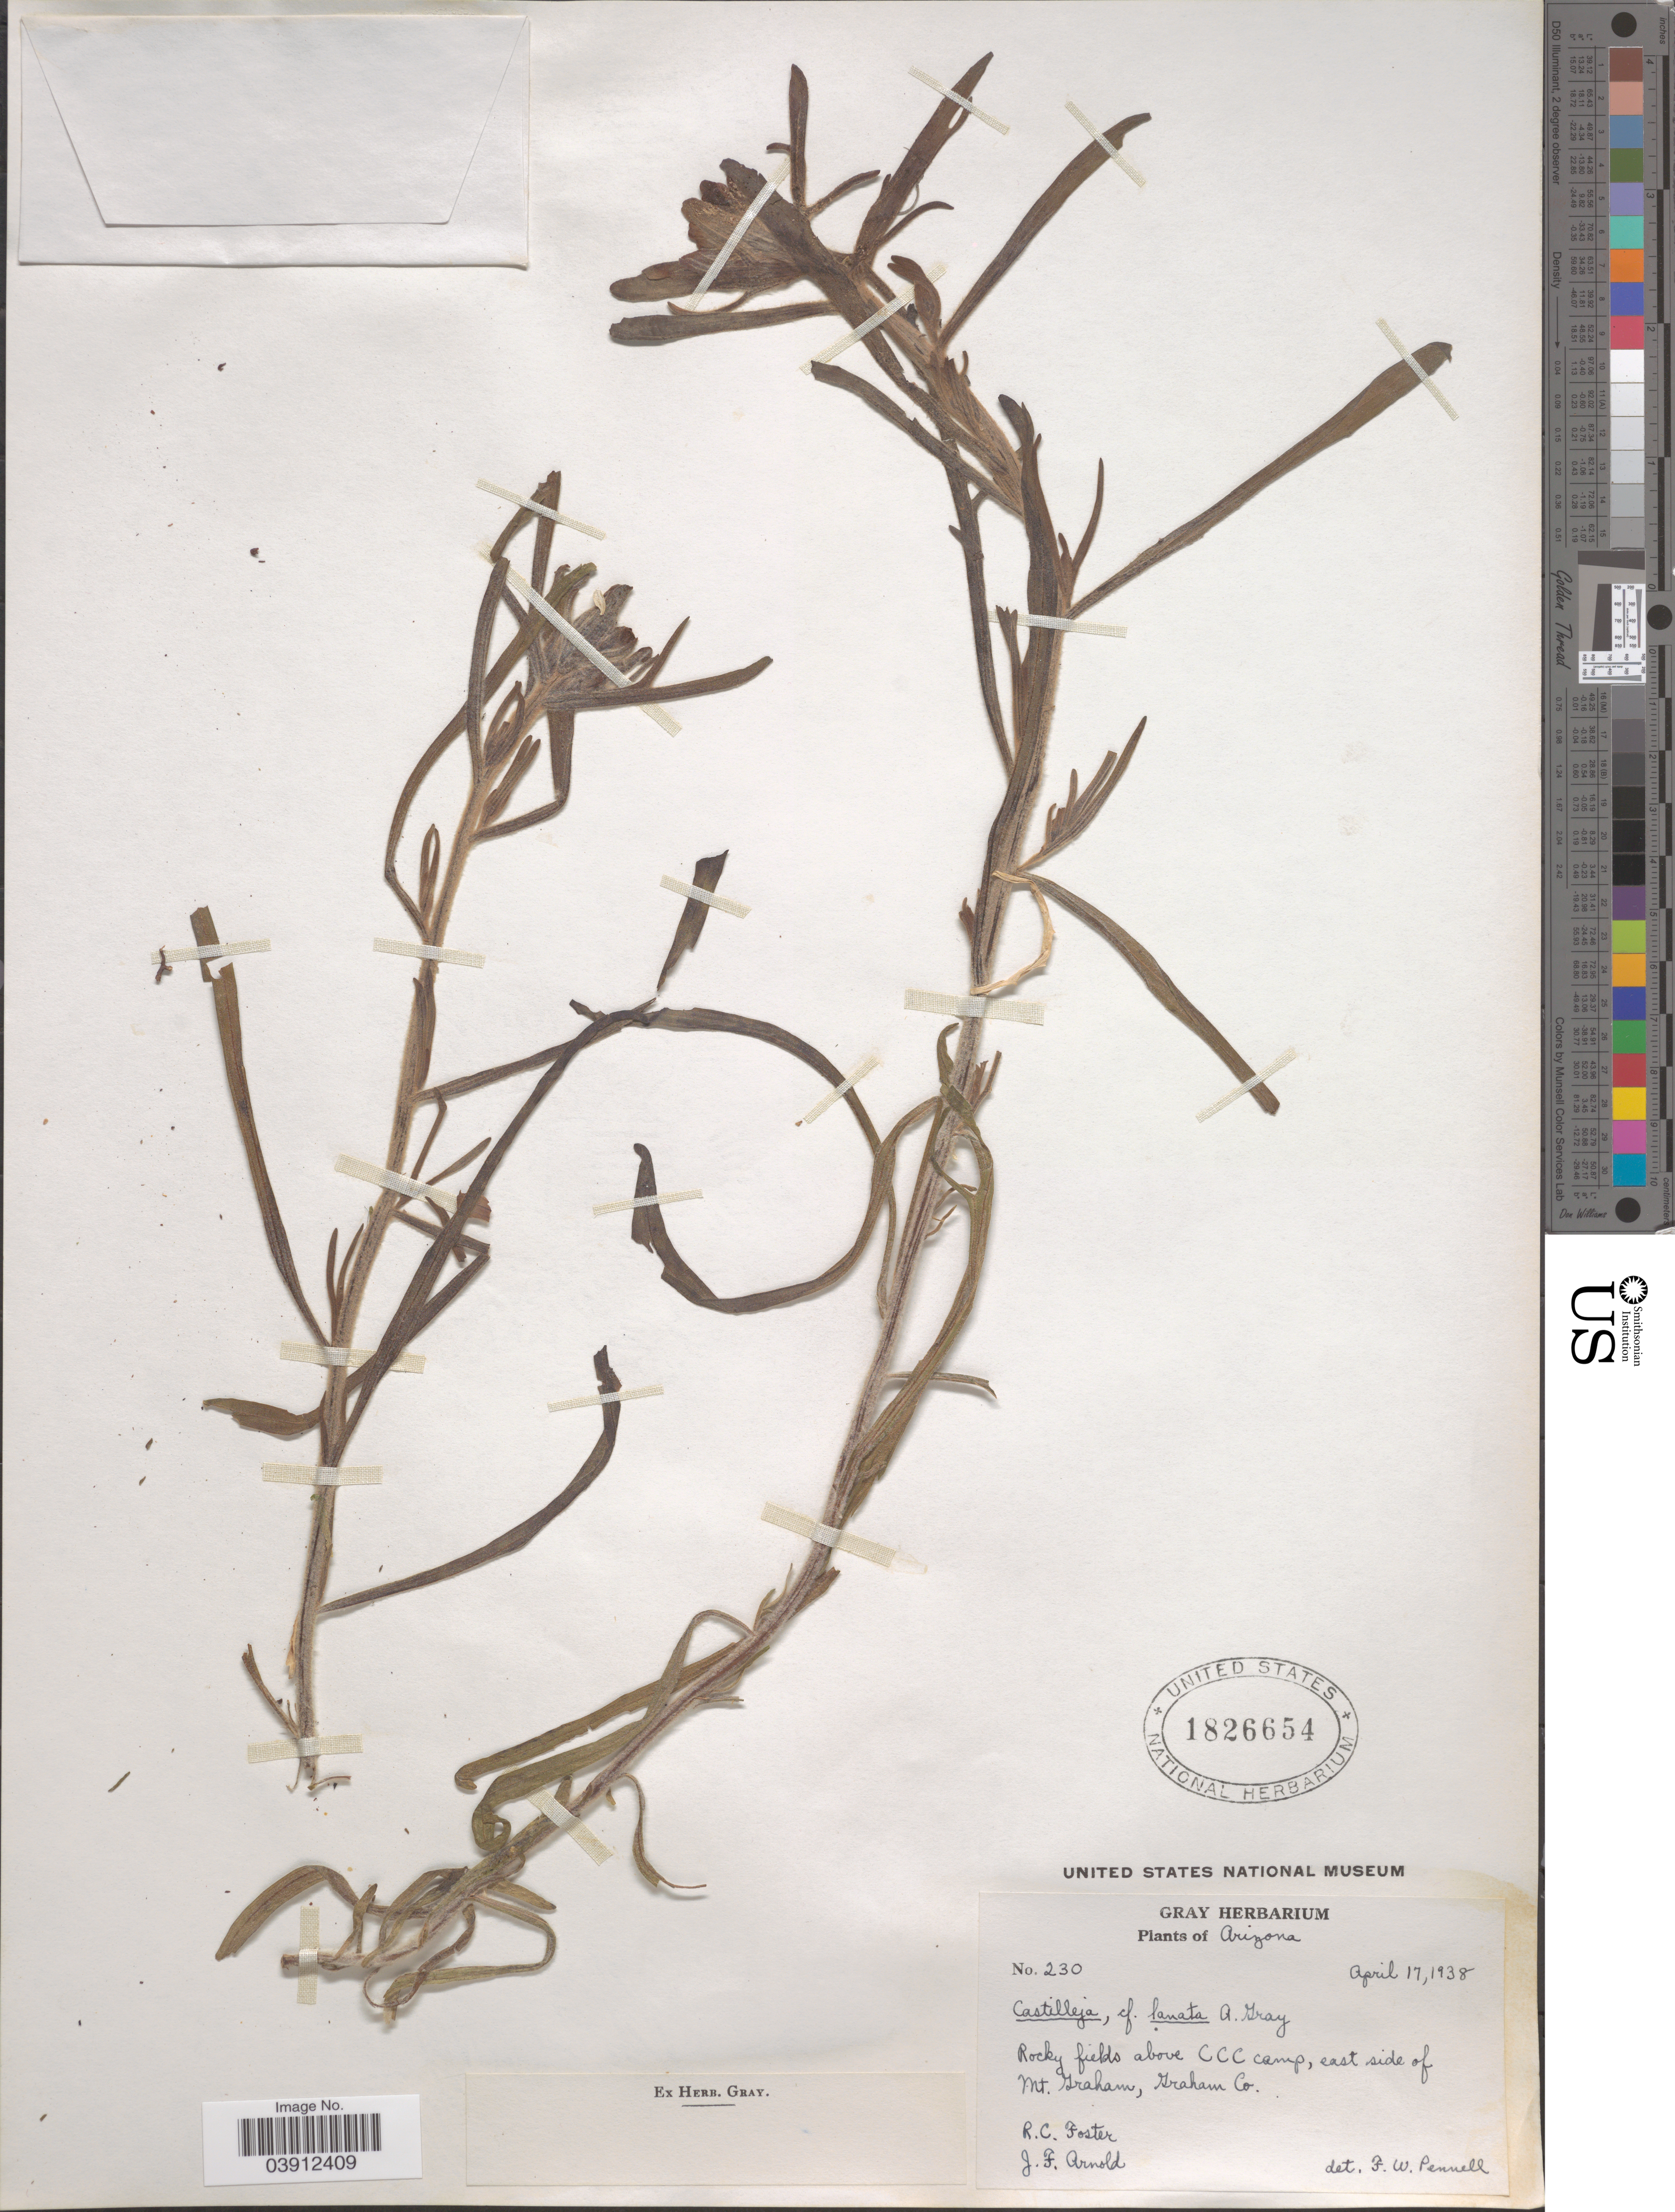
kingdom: Plantae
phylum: Tracheophyta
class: Magnoliopsida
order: Lamiales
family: Orobanchaceae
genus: Castilleja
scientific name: Castilleja lanata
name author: A. Gray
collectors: R. C. Foster & J. F. Arnold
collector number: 230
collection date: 1938-04-17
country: United States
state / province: Arizona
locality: Rocky fields above CCC camp, east side of Mt. Graham, Graham Co.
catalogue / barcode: US 1826654